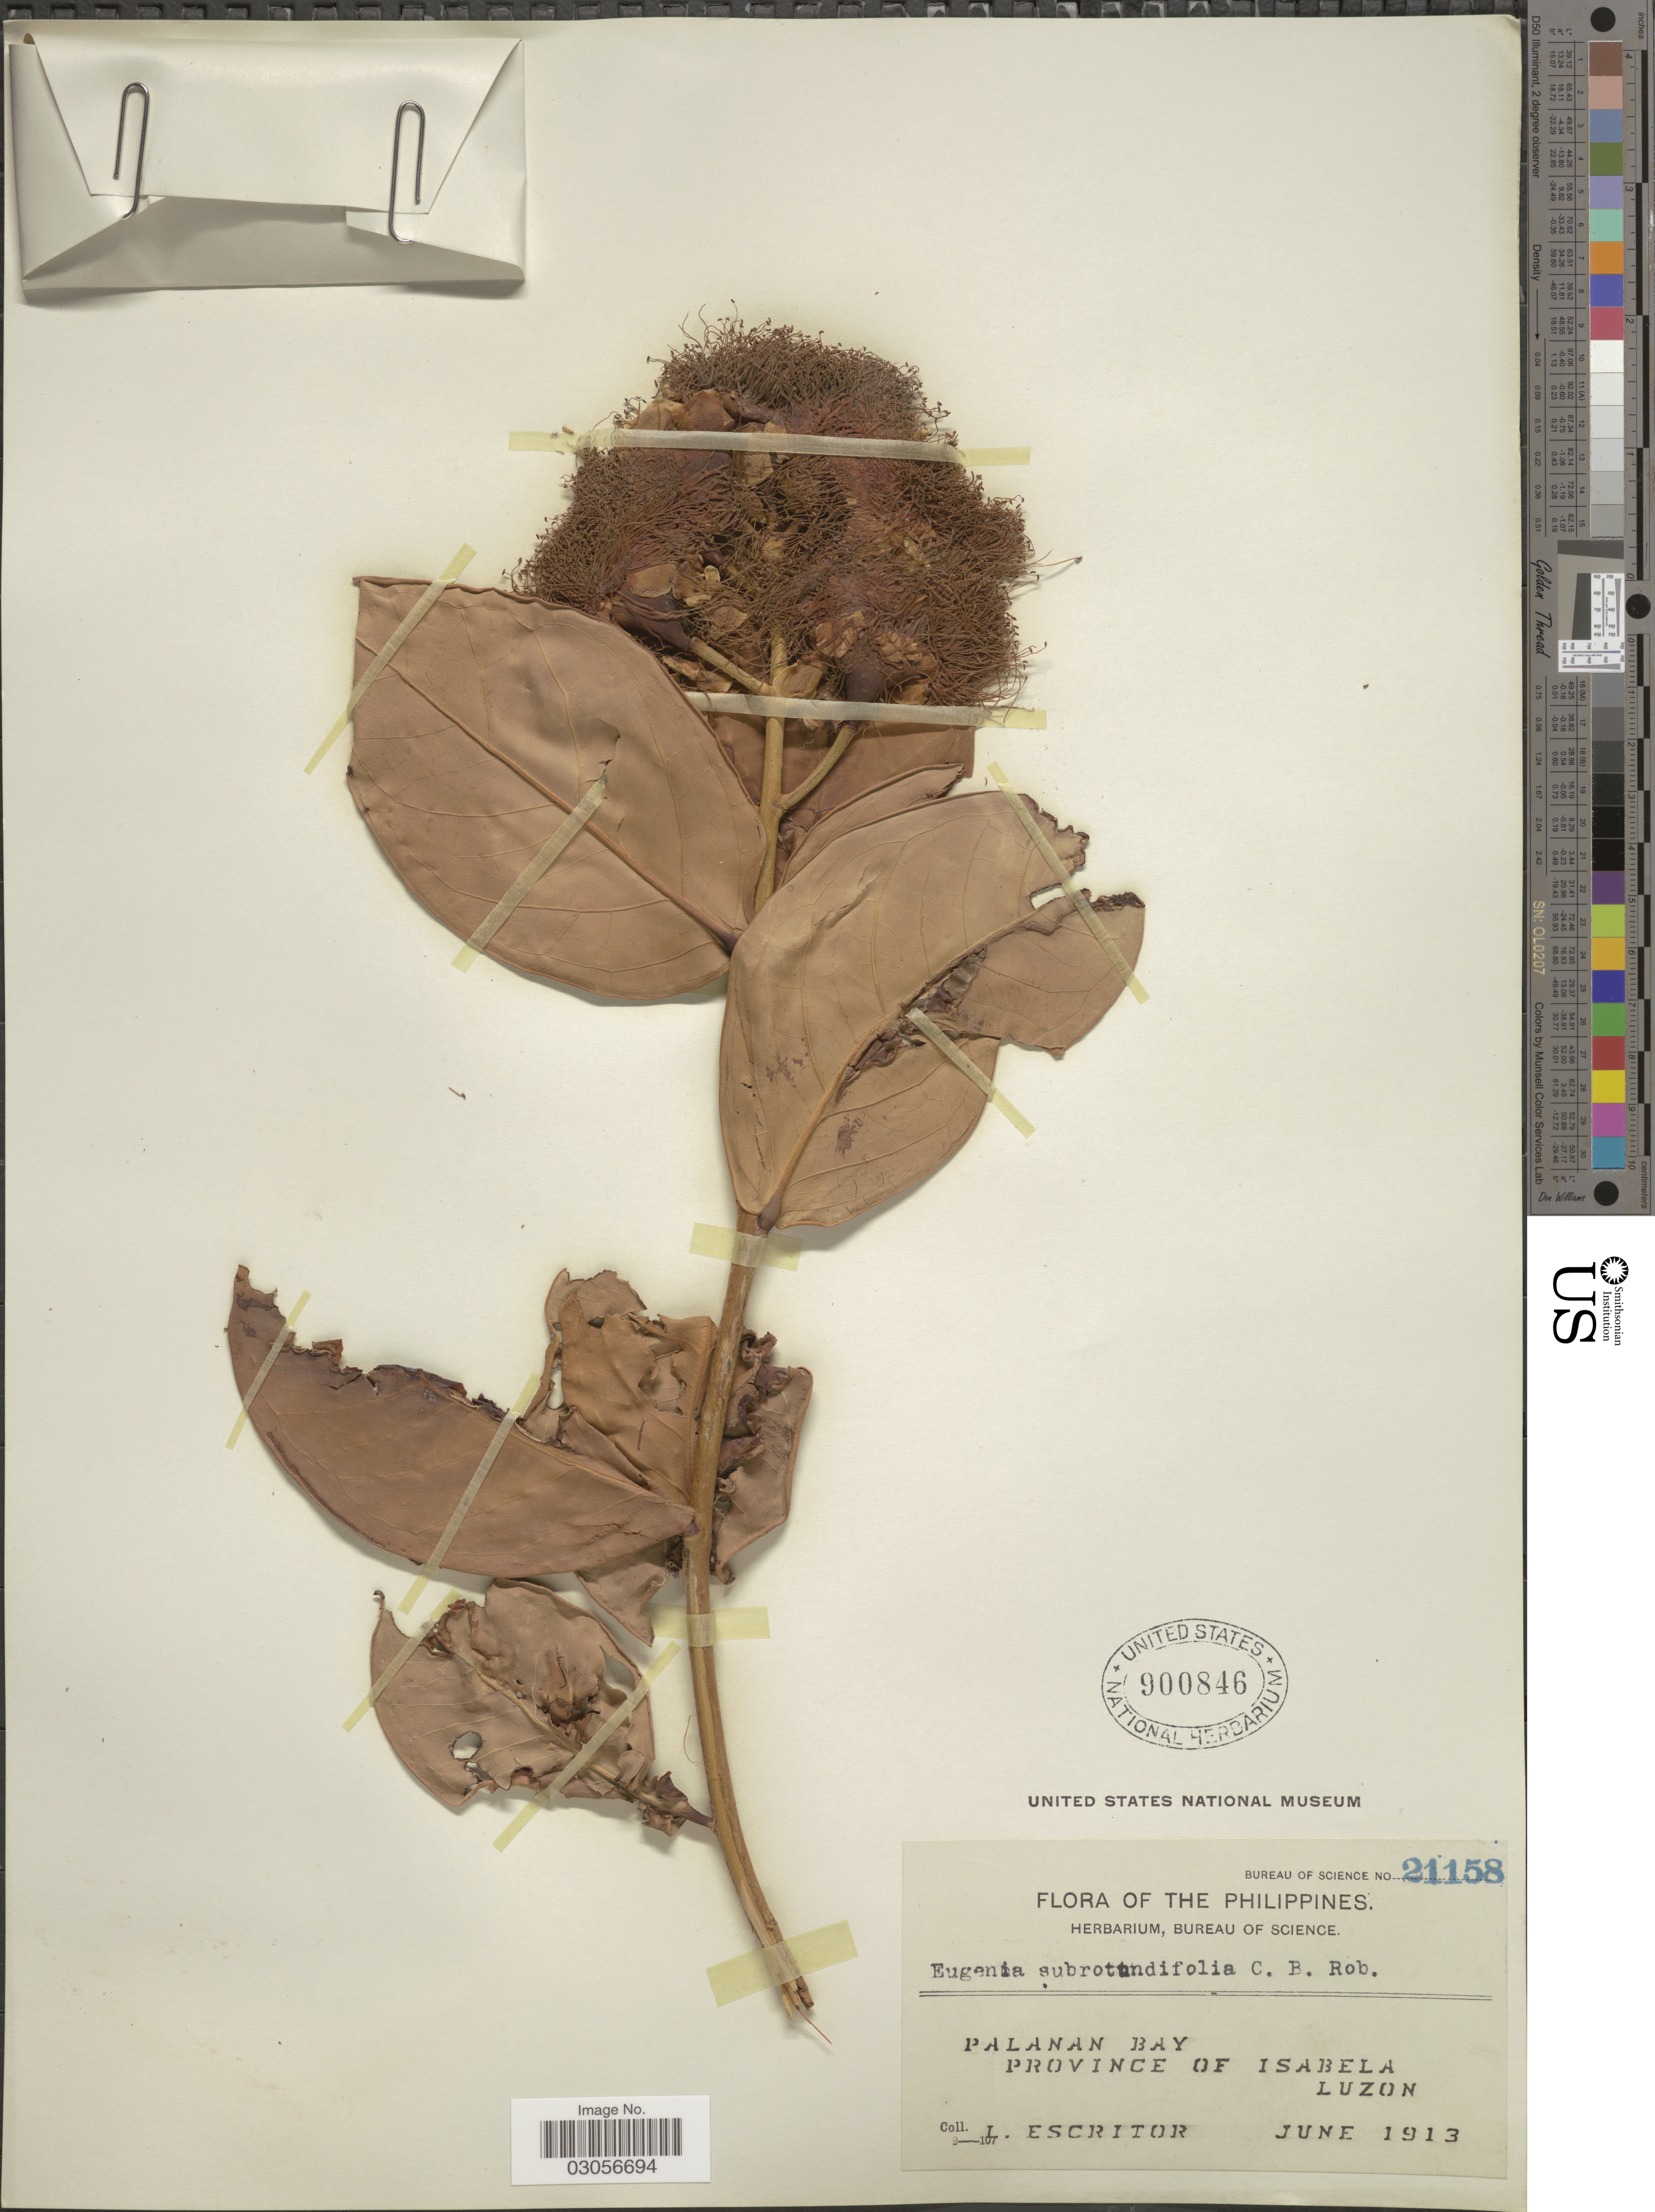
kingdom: Plantae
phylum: Tracheophyta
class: Magnoliopsida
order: Myrtales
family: Myrtaceae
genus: Syzygium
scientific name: Syzygium subrotundifolium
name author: (C.B. Rob.) Merr.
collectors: L. Escritor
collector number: Bureau of Science 21158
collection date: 1913-06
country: Philippines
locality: Palanan Bay. Province of Isabela. Luzon.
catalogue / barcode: US 900846